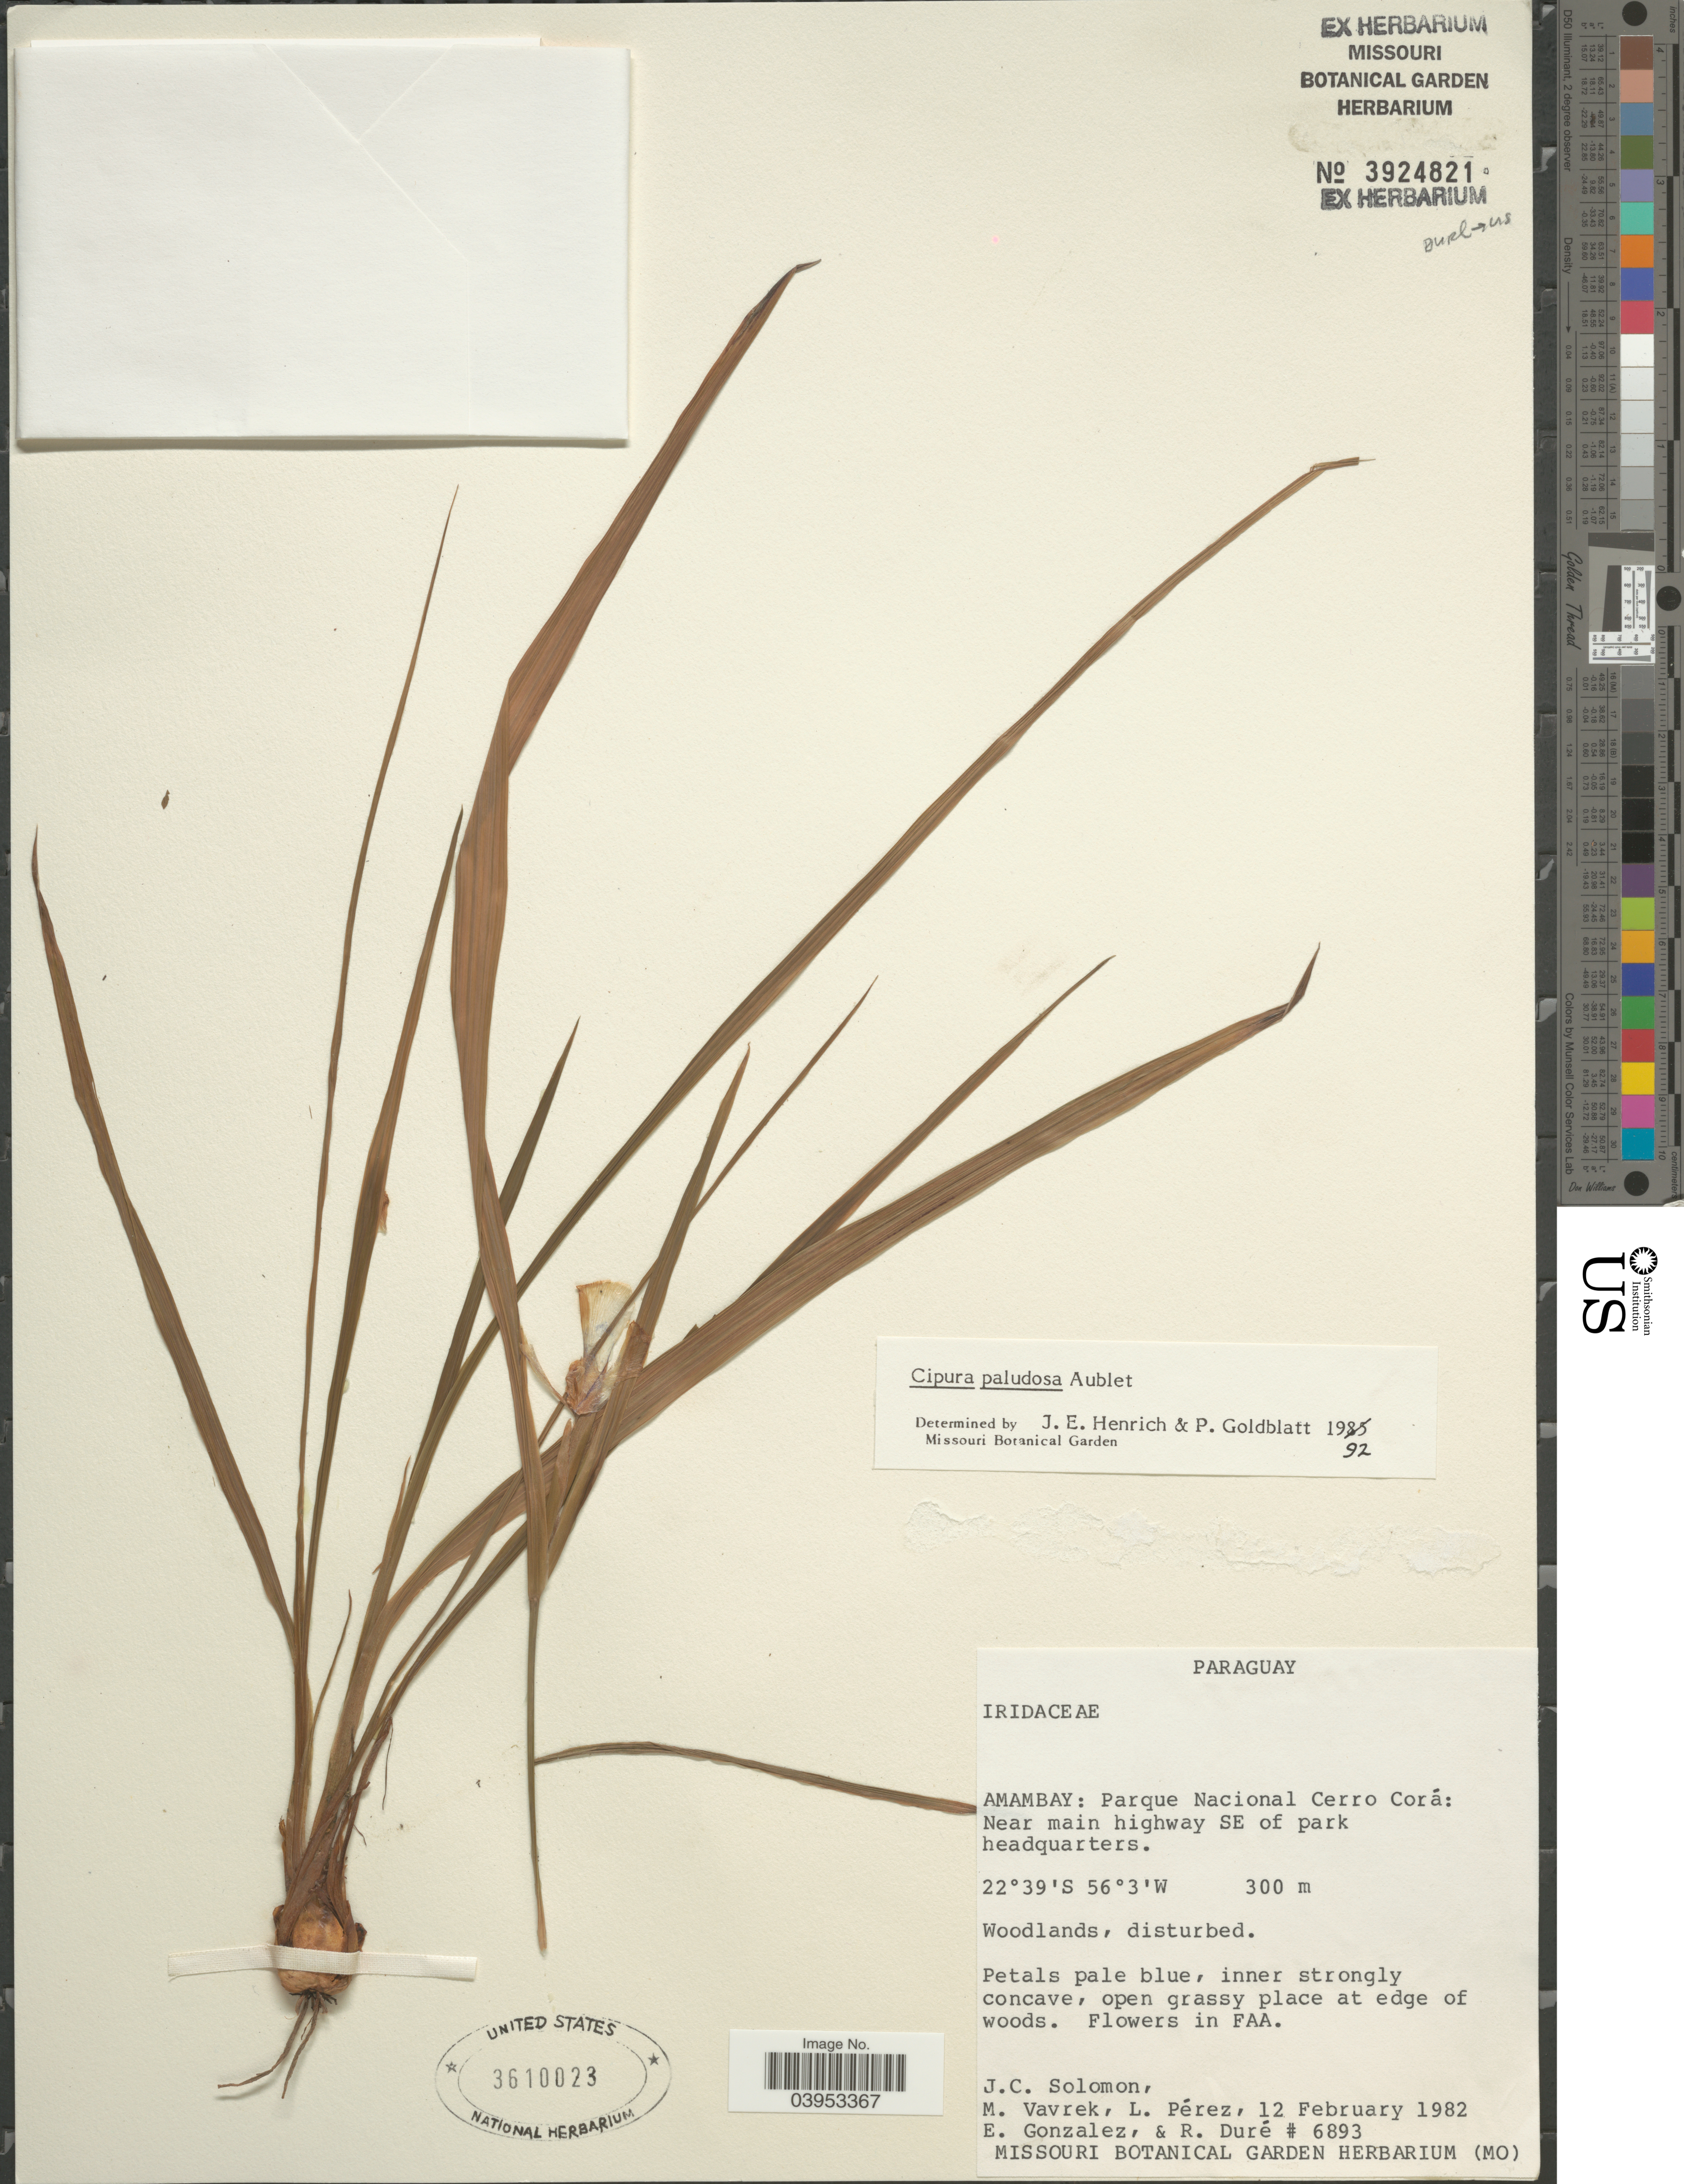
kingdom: Plantae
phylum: Tracheophyta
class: Liliopsida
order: Asparagales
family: Iridaceae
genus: Cipura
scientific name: Cipura paludosa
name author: Aubl.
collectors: J. C. Solomon, M. Vavrek, L. Pérez, E. Gonzalez & R. Duré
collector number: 6893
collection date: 1982-02-12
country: Paraguay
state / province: Amambay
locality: Parque Nacional Cerro Corá: Near main highway SE of park headquarters.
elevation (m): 300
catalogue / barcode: US 3610023